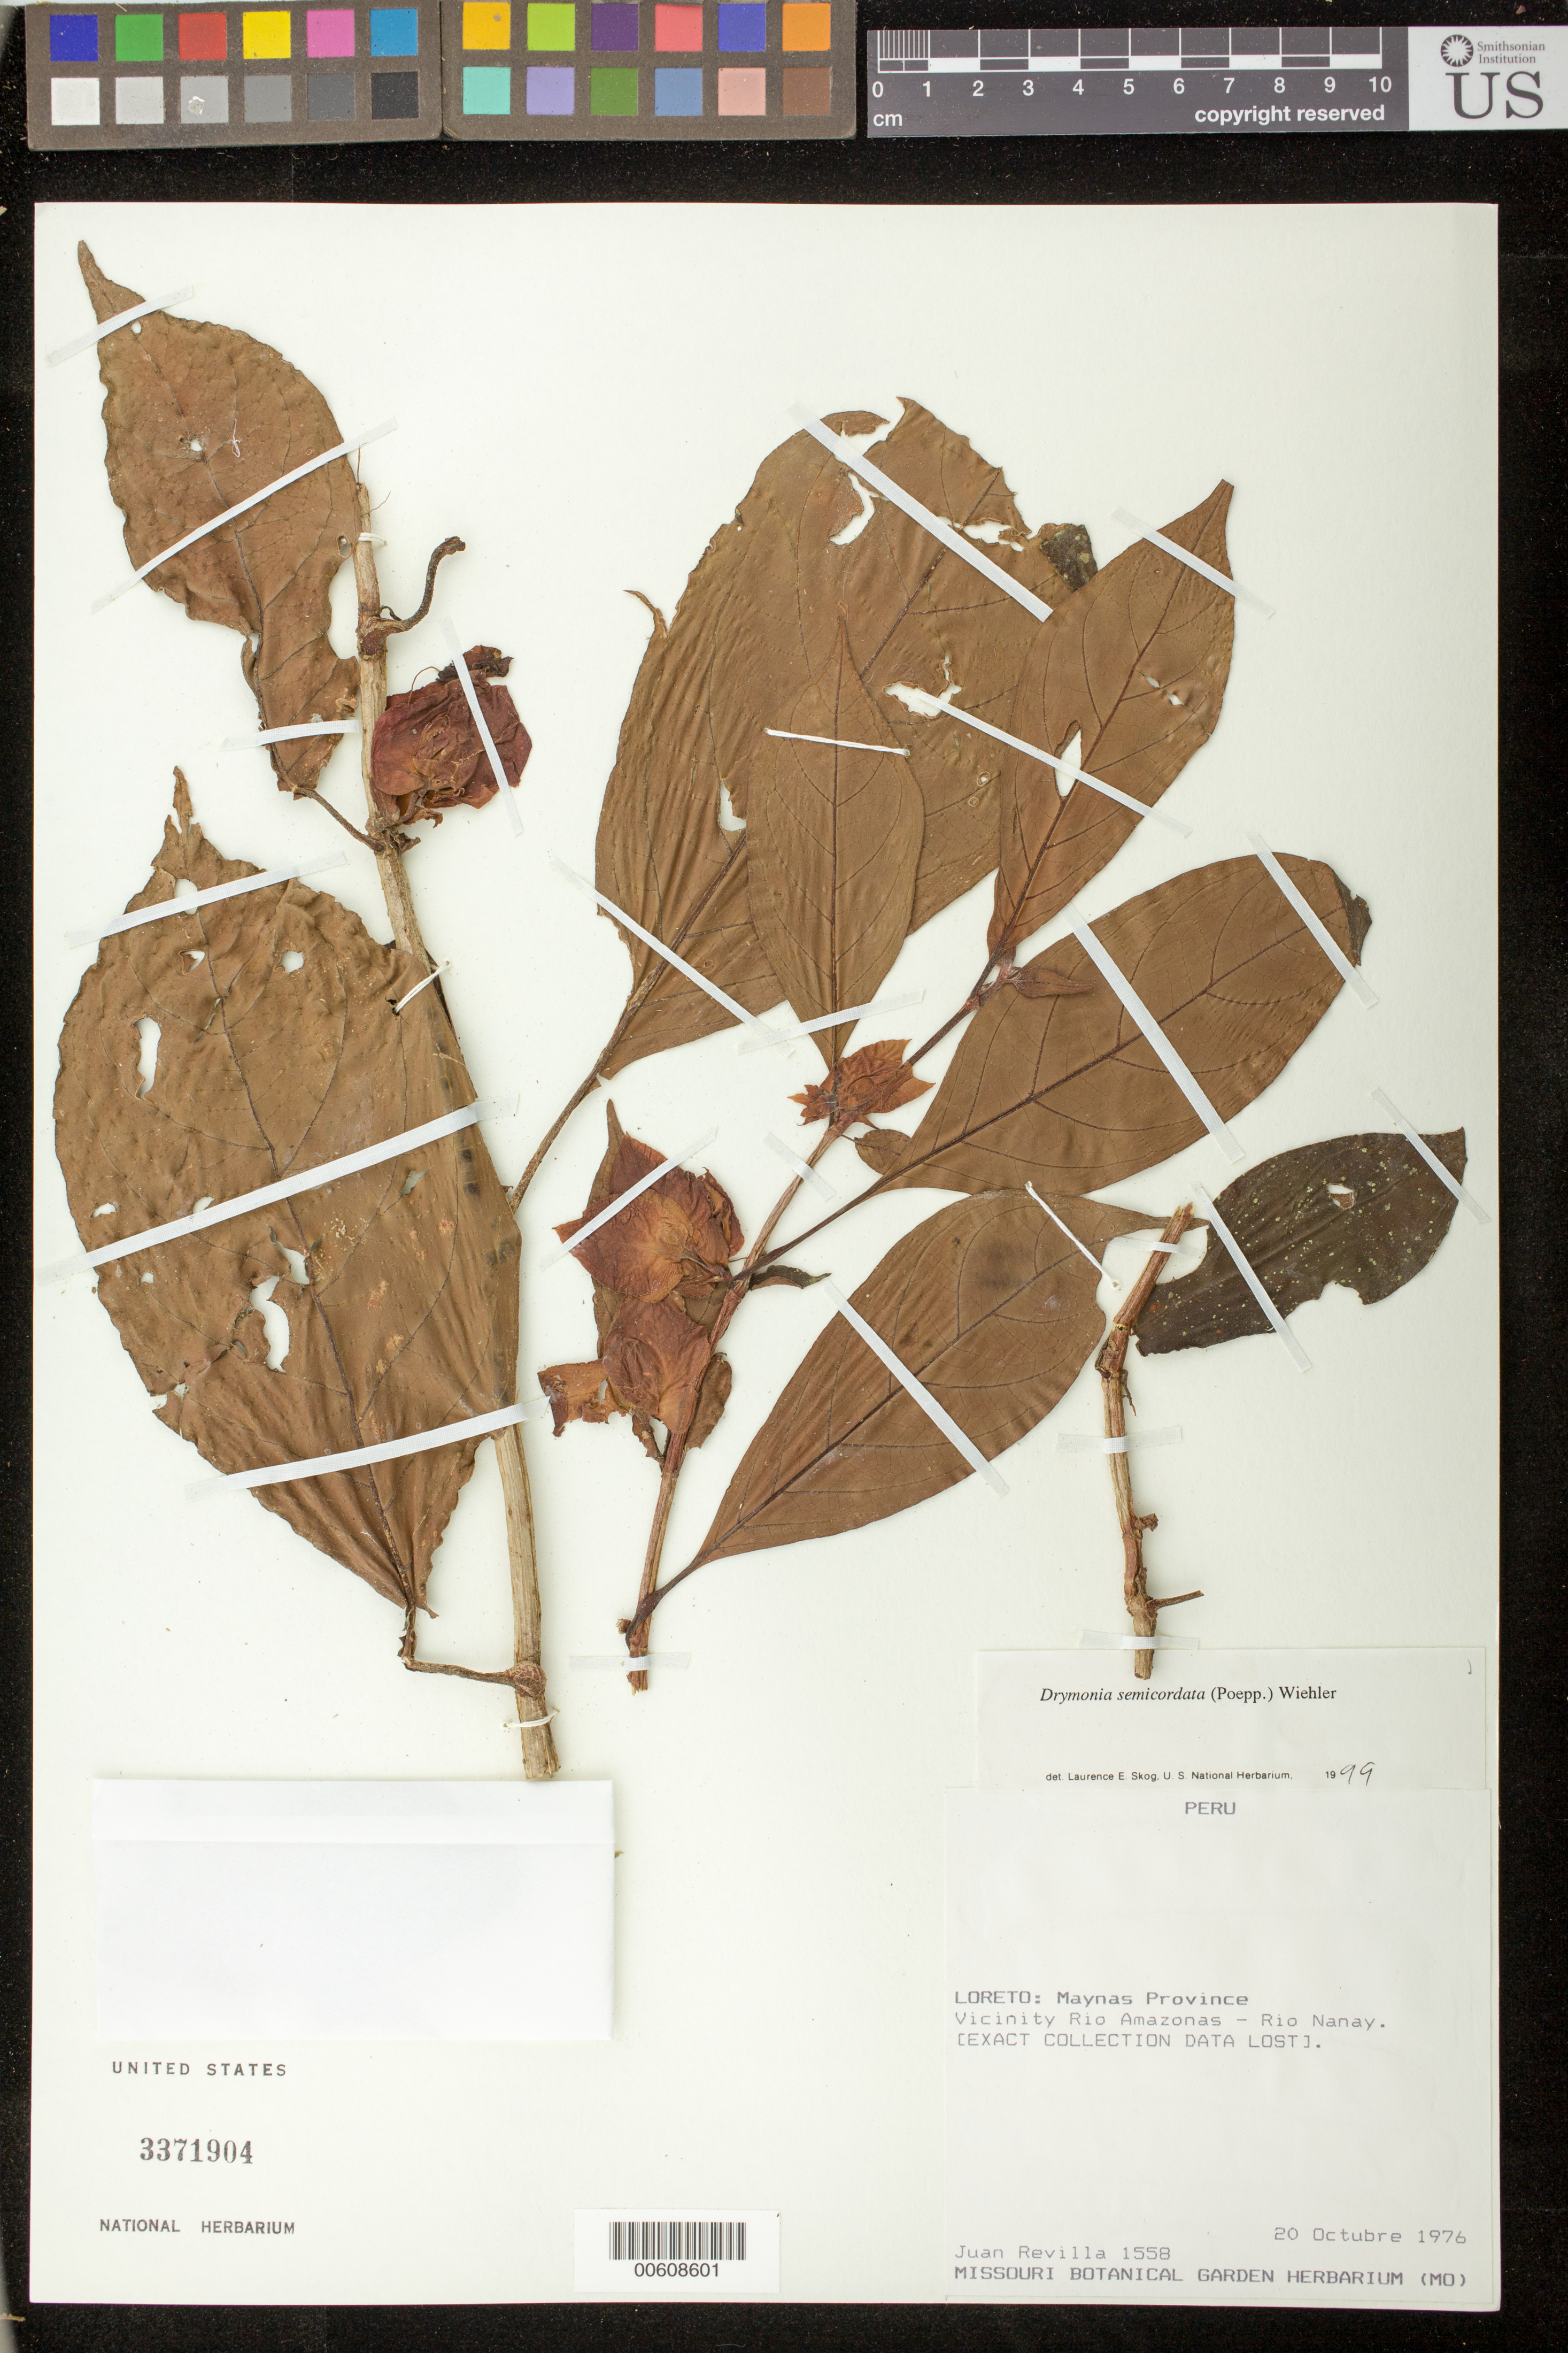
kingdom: Plantae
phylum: Tracheophyta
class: Magnoliopsida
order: Lamiales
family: Gesneriaceae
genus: Drymonia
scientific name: Drymonia semicordata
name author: (Poepp.) Wiehler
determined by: Skog, Laurence E.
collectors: J. Revilla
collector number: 1558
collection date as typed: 20 Oct 1976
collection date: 1976-10-20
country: Peru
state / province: Loreto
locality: Prov. Maynas; vicinity Rio Amazonas - Rio Nanay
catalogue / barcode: US 3371904